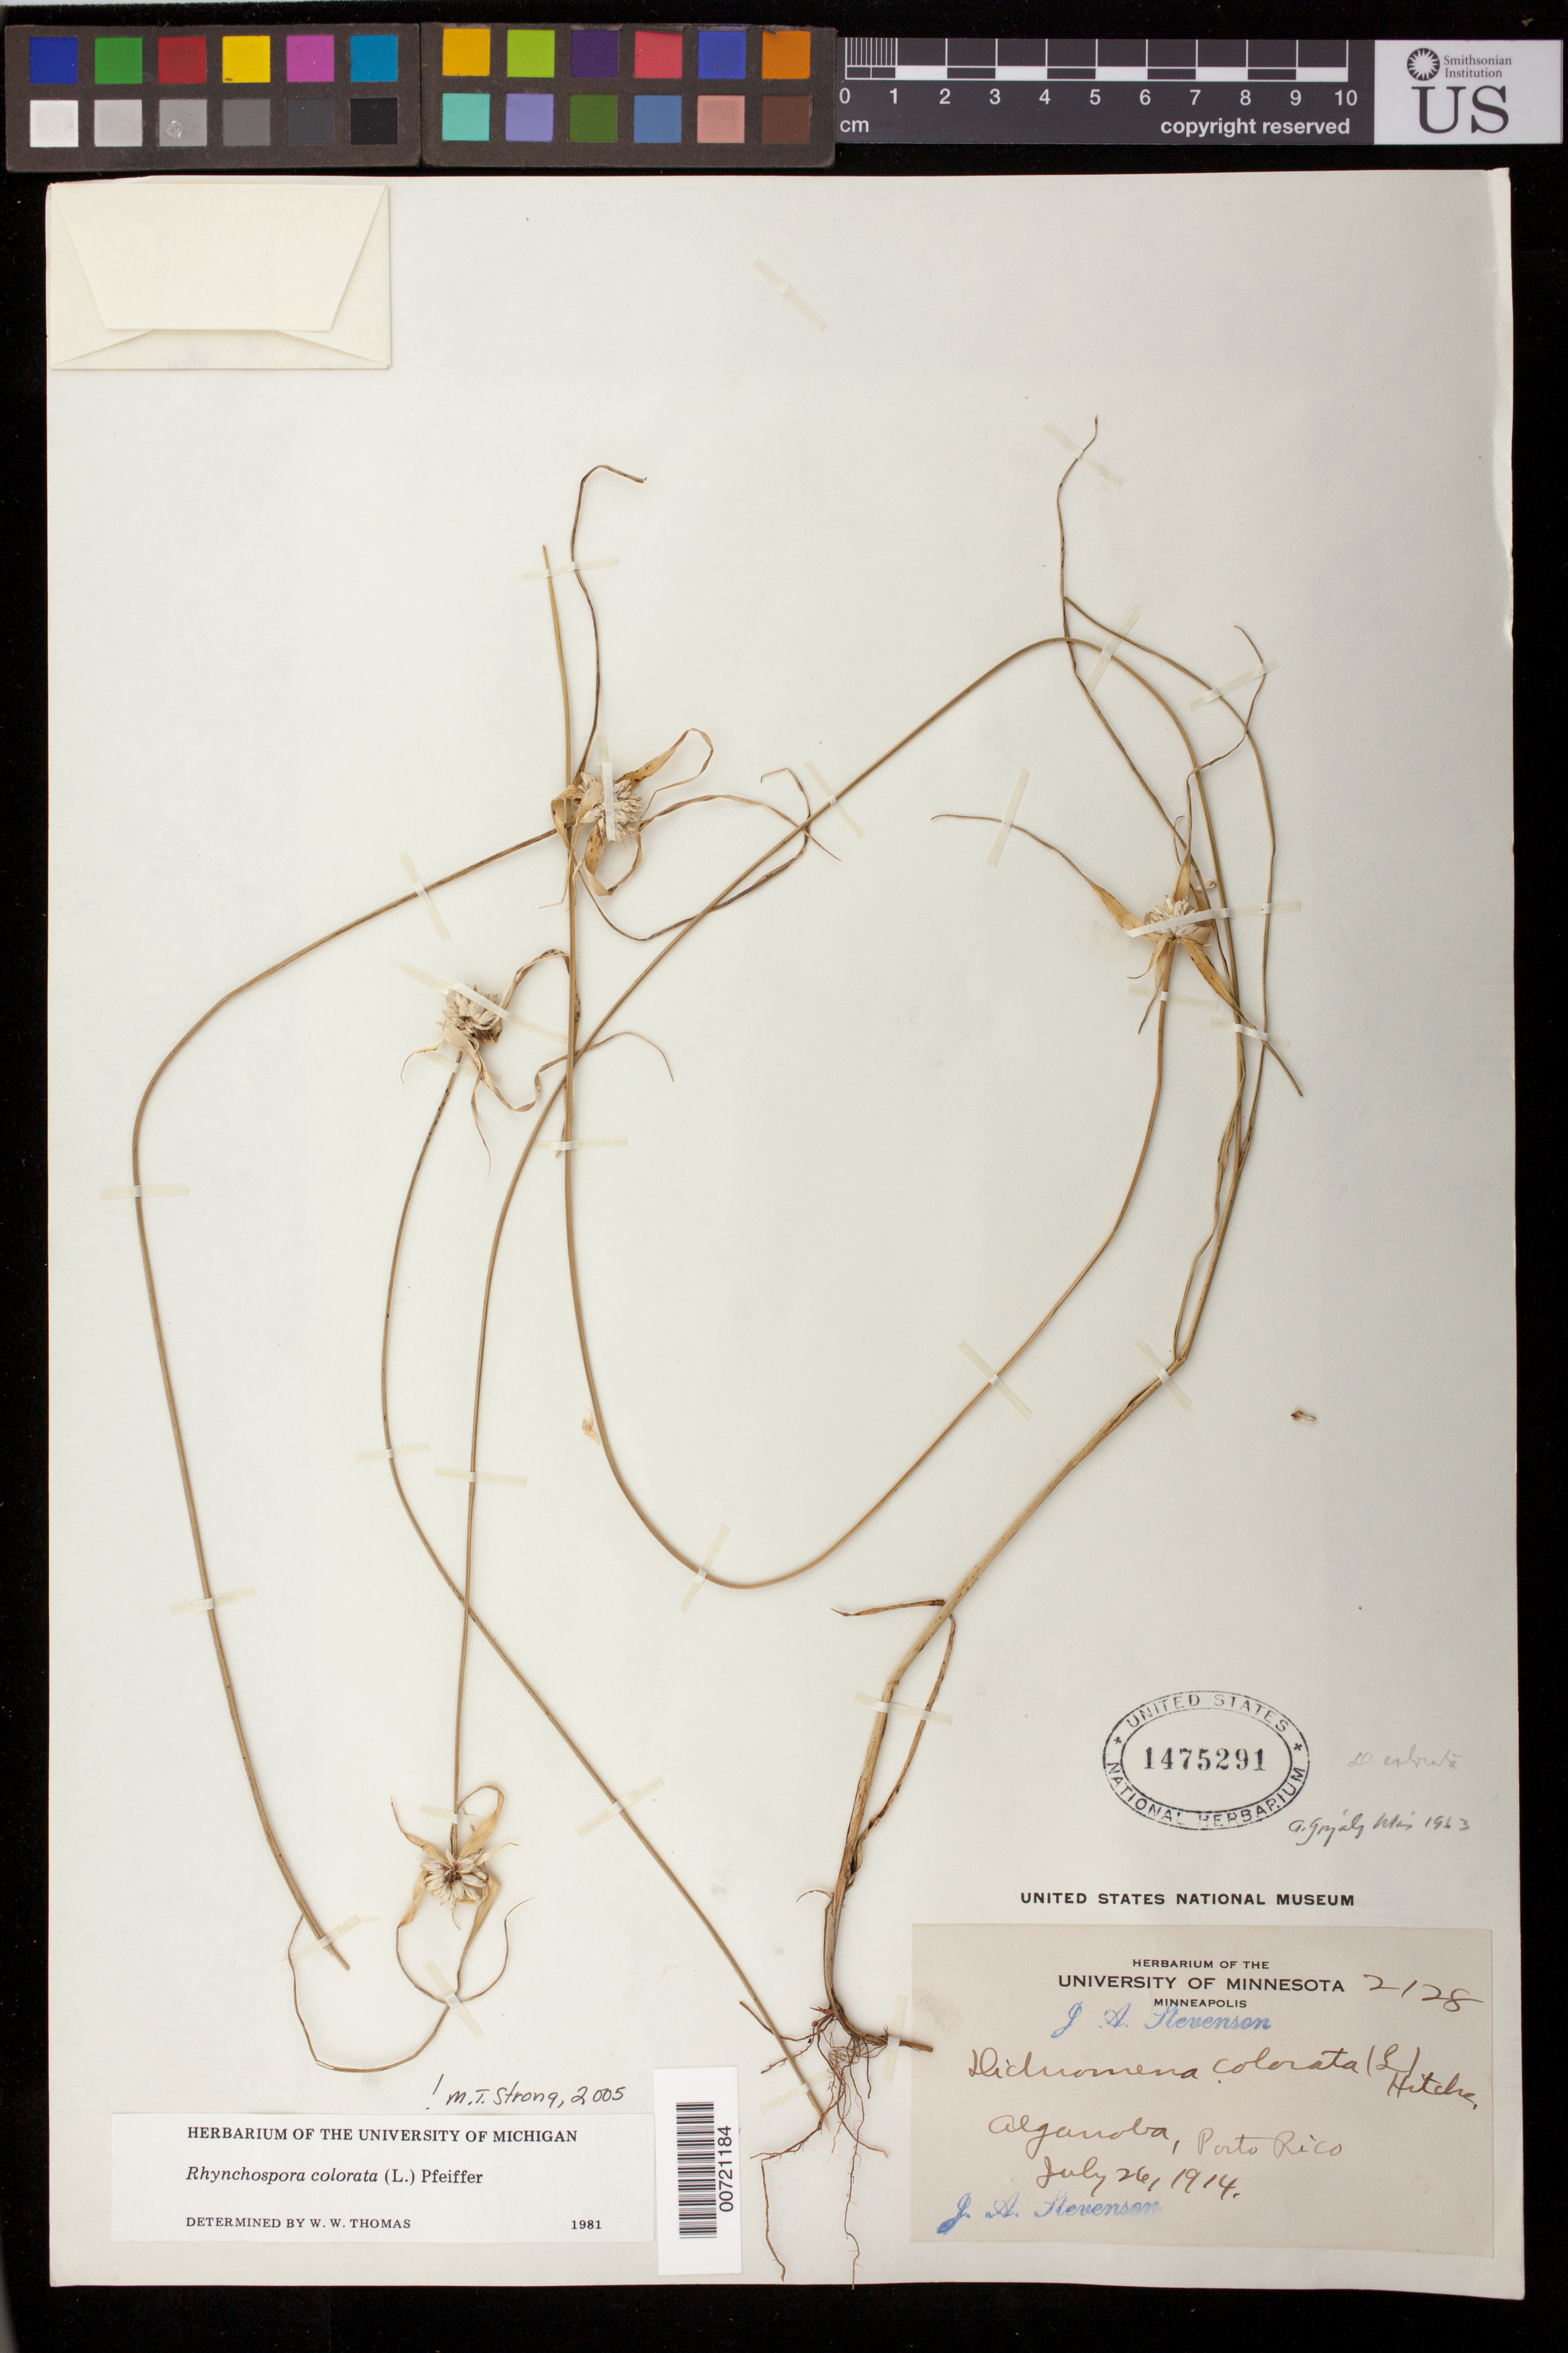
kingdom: Plantae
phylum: Tracheophyta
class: Liliopsida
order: Poales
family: Cyperaceae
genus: Rhynchospora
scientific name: Rhynchospora colorata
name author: (L.) H. Pfeiff.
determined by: Thomas, W. W.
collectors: J. Stevenson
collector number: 2128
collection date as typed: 26 Jul 1914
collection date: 1914-07-26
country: Puerto Rico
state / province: Guayama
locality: Algarrobo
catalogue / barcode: US 1475291